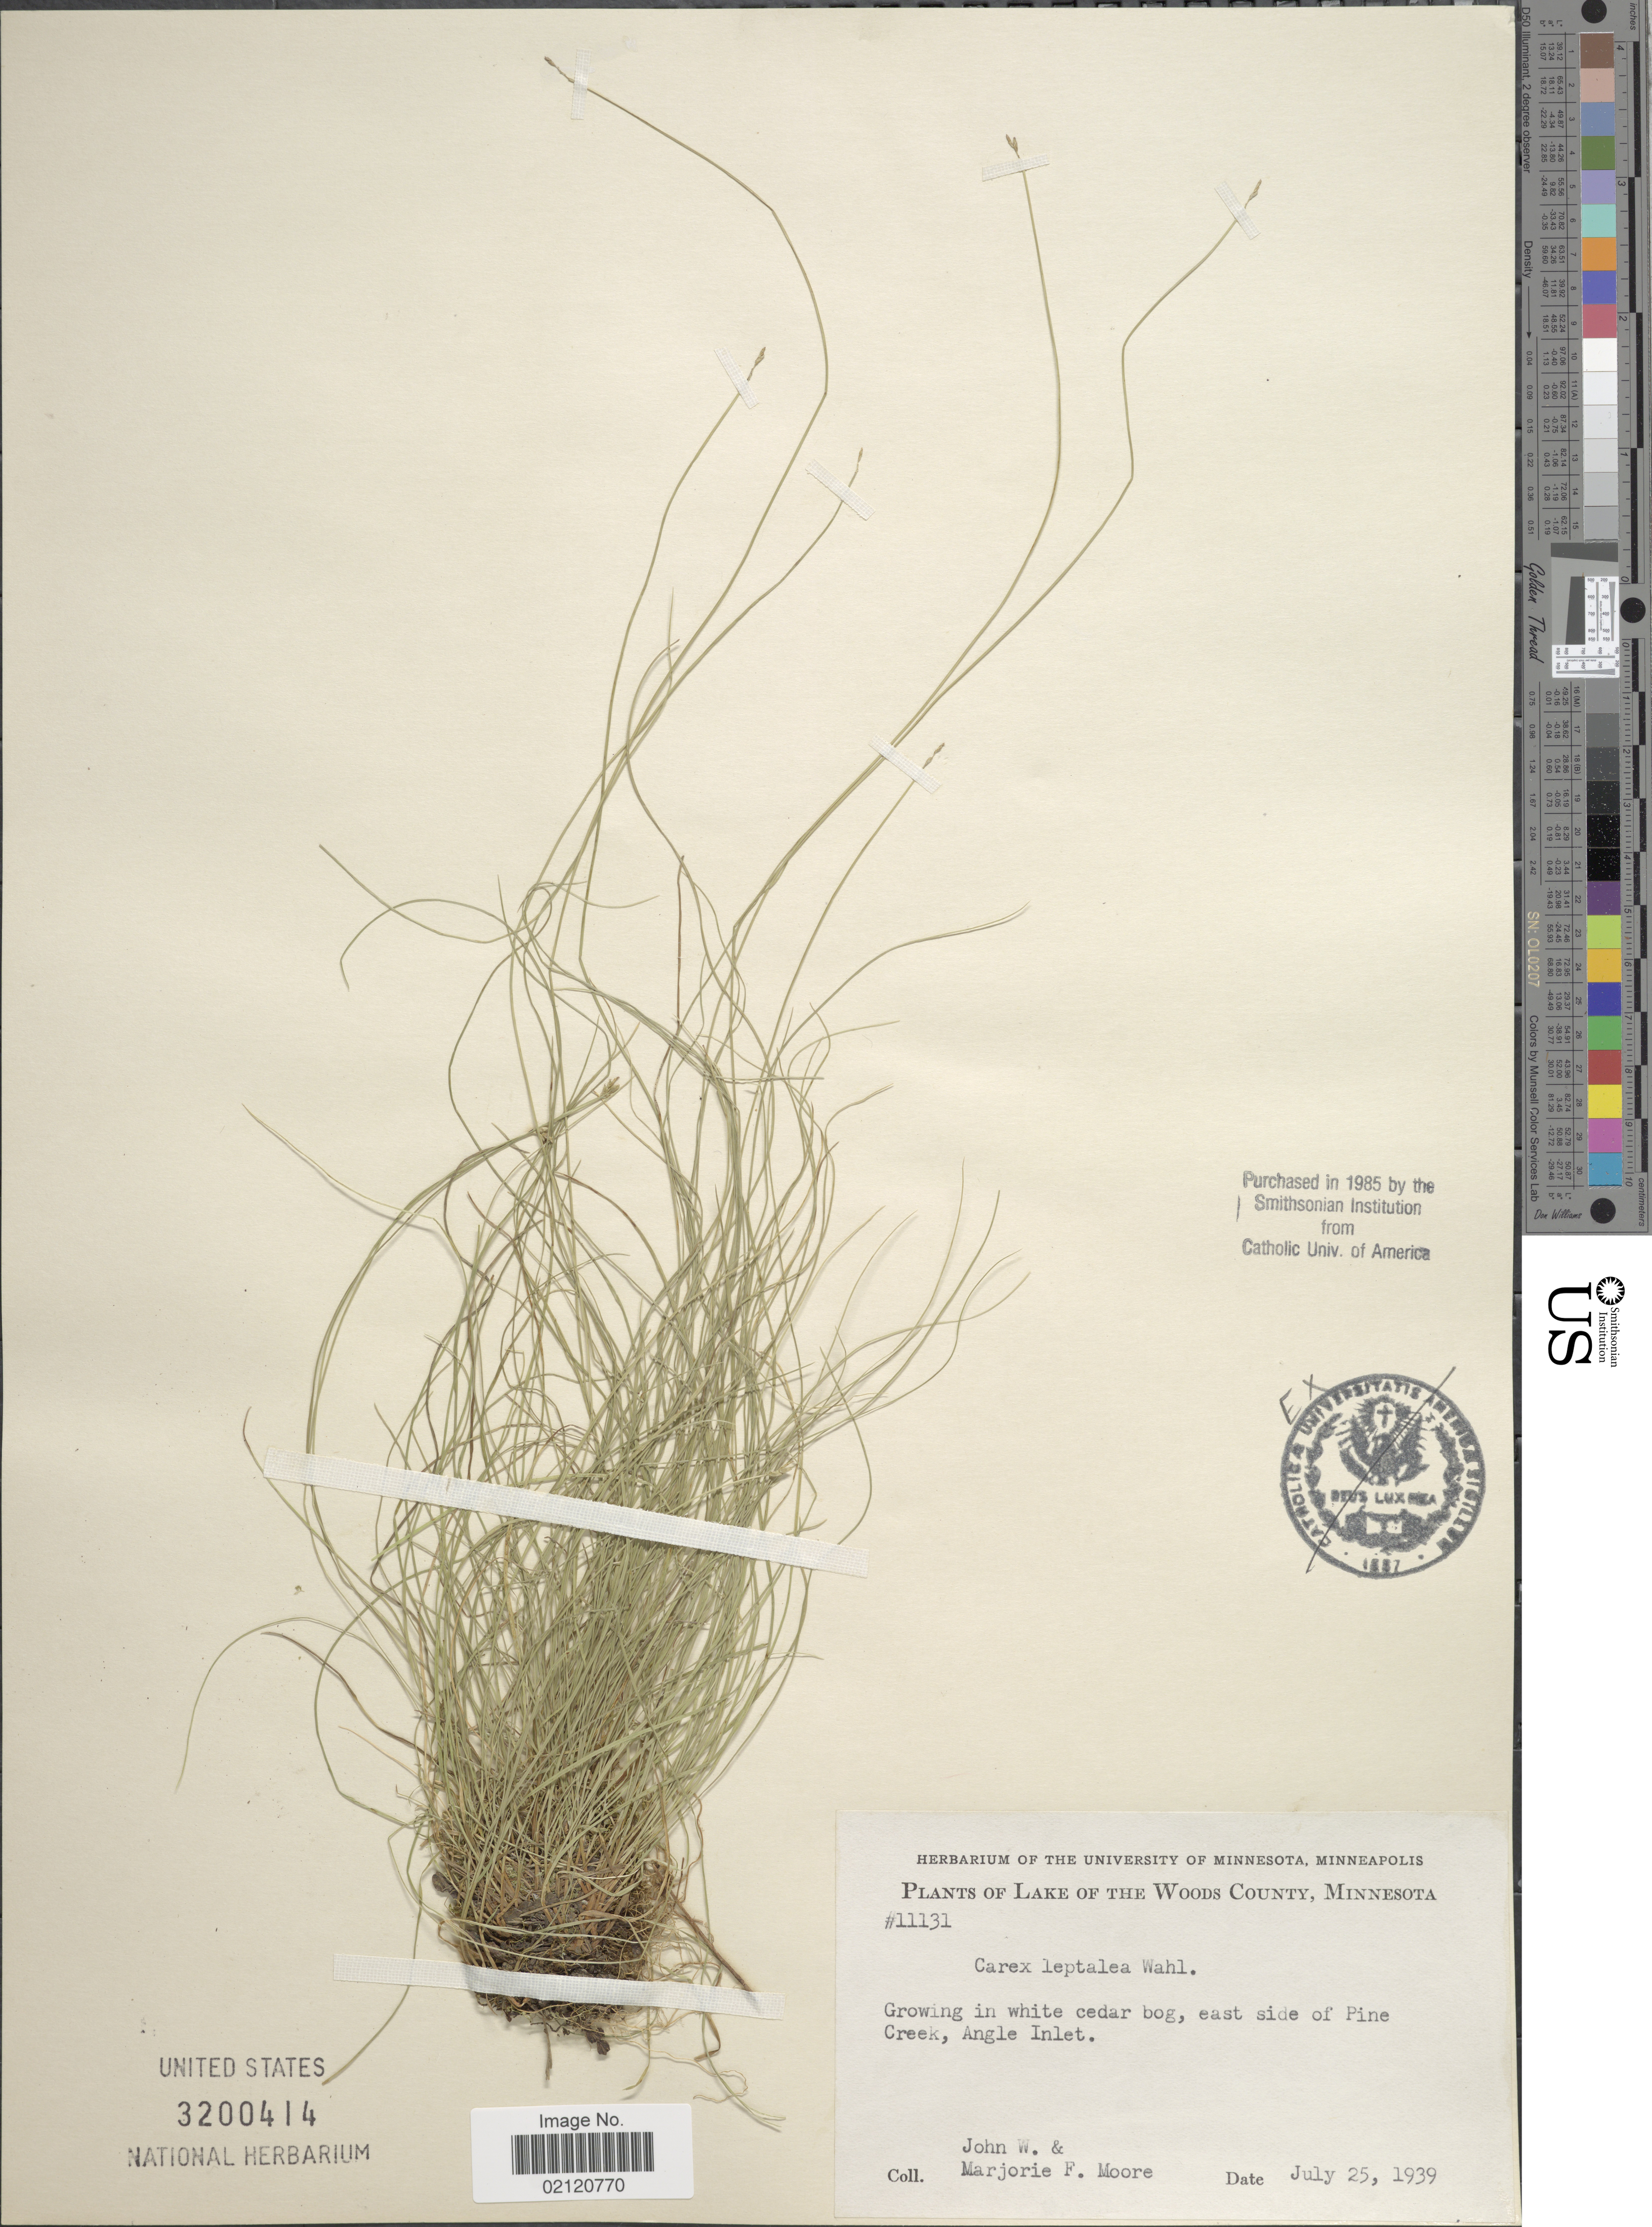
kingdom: Plantae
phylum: Tracheophyta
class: Liliopsida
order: Poales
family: Cyperaceae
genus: Carex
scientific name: Carex leptalea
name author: Wahlenb.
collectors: J. Moore & M. F. Moore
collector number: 1131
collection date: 1939-07-25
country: United States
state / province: Michigan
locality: Lake of the Woods County, Growing in white cedar bog, east side of Pine Creek, Angle Inlet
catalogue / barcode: US 3200414